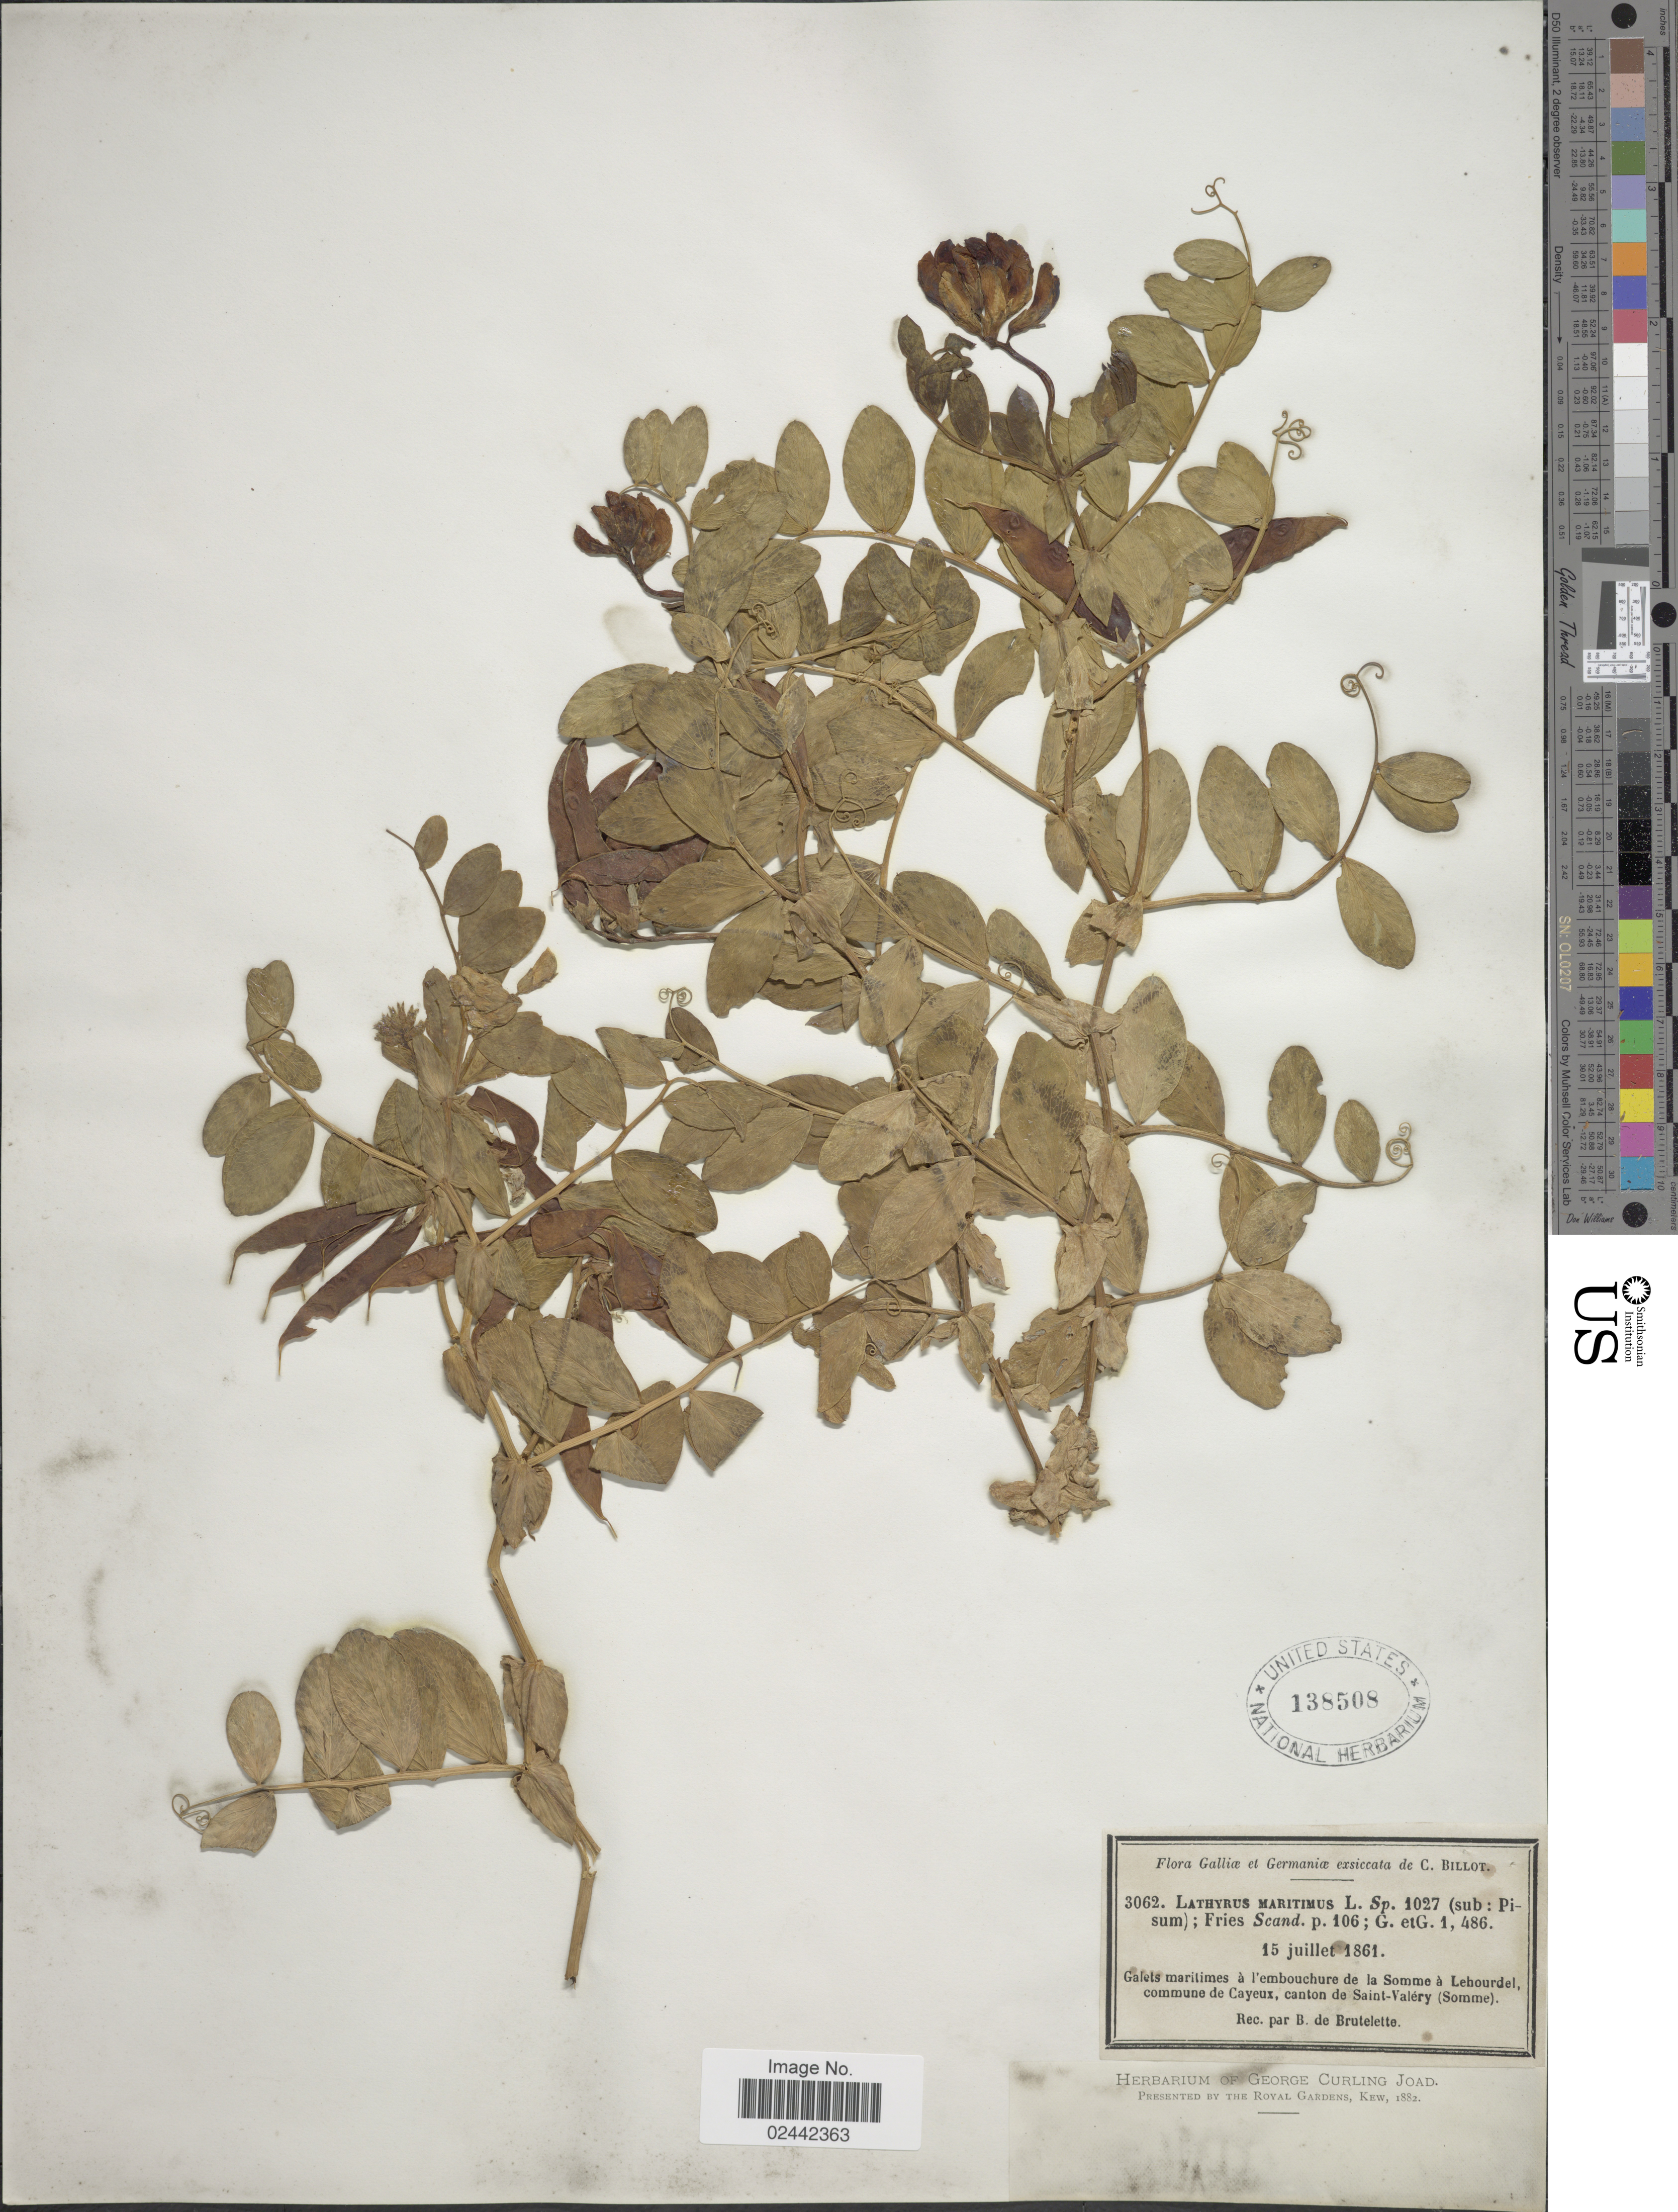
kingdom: Plantae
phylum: Tracheophyta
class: Magnoliopsida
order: Fabales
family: Fabaceae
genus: Lathyrus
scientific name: Lathyrus japonicus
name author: Willd.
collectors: B. Brutelette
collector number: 3062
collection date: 1861-07-15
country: France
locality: Galliae et Germaniae, Galets maritimes a l'embouchure de la Somme a Lebourdel, comunne de Xayeux, canton de Saint-Valery (Somme)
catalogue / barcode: US 138508